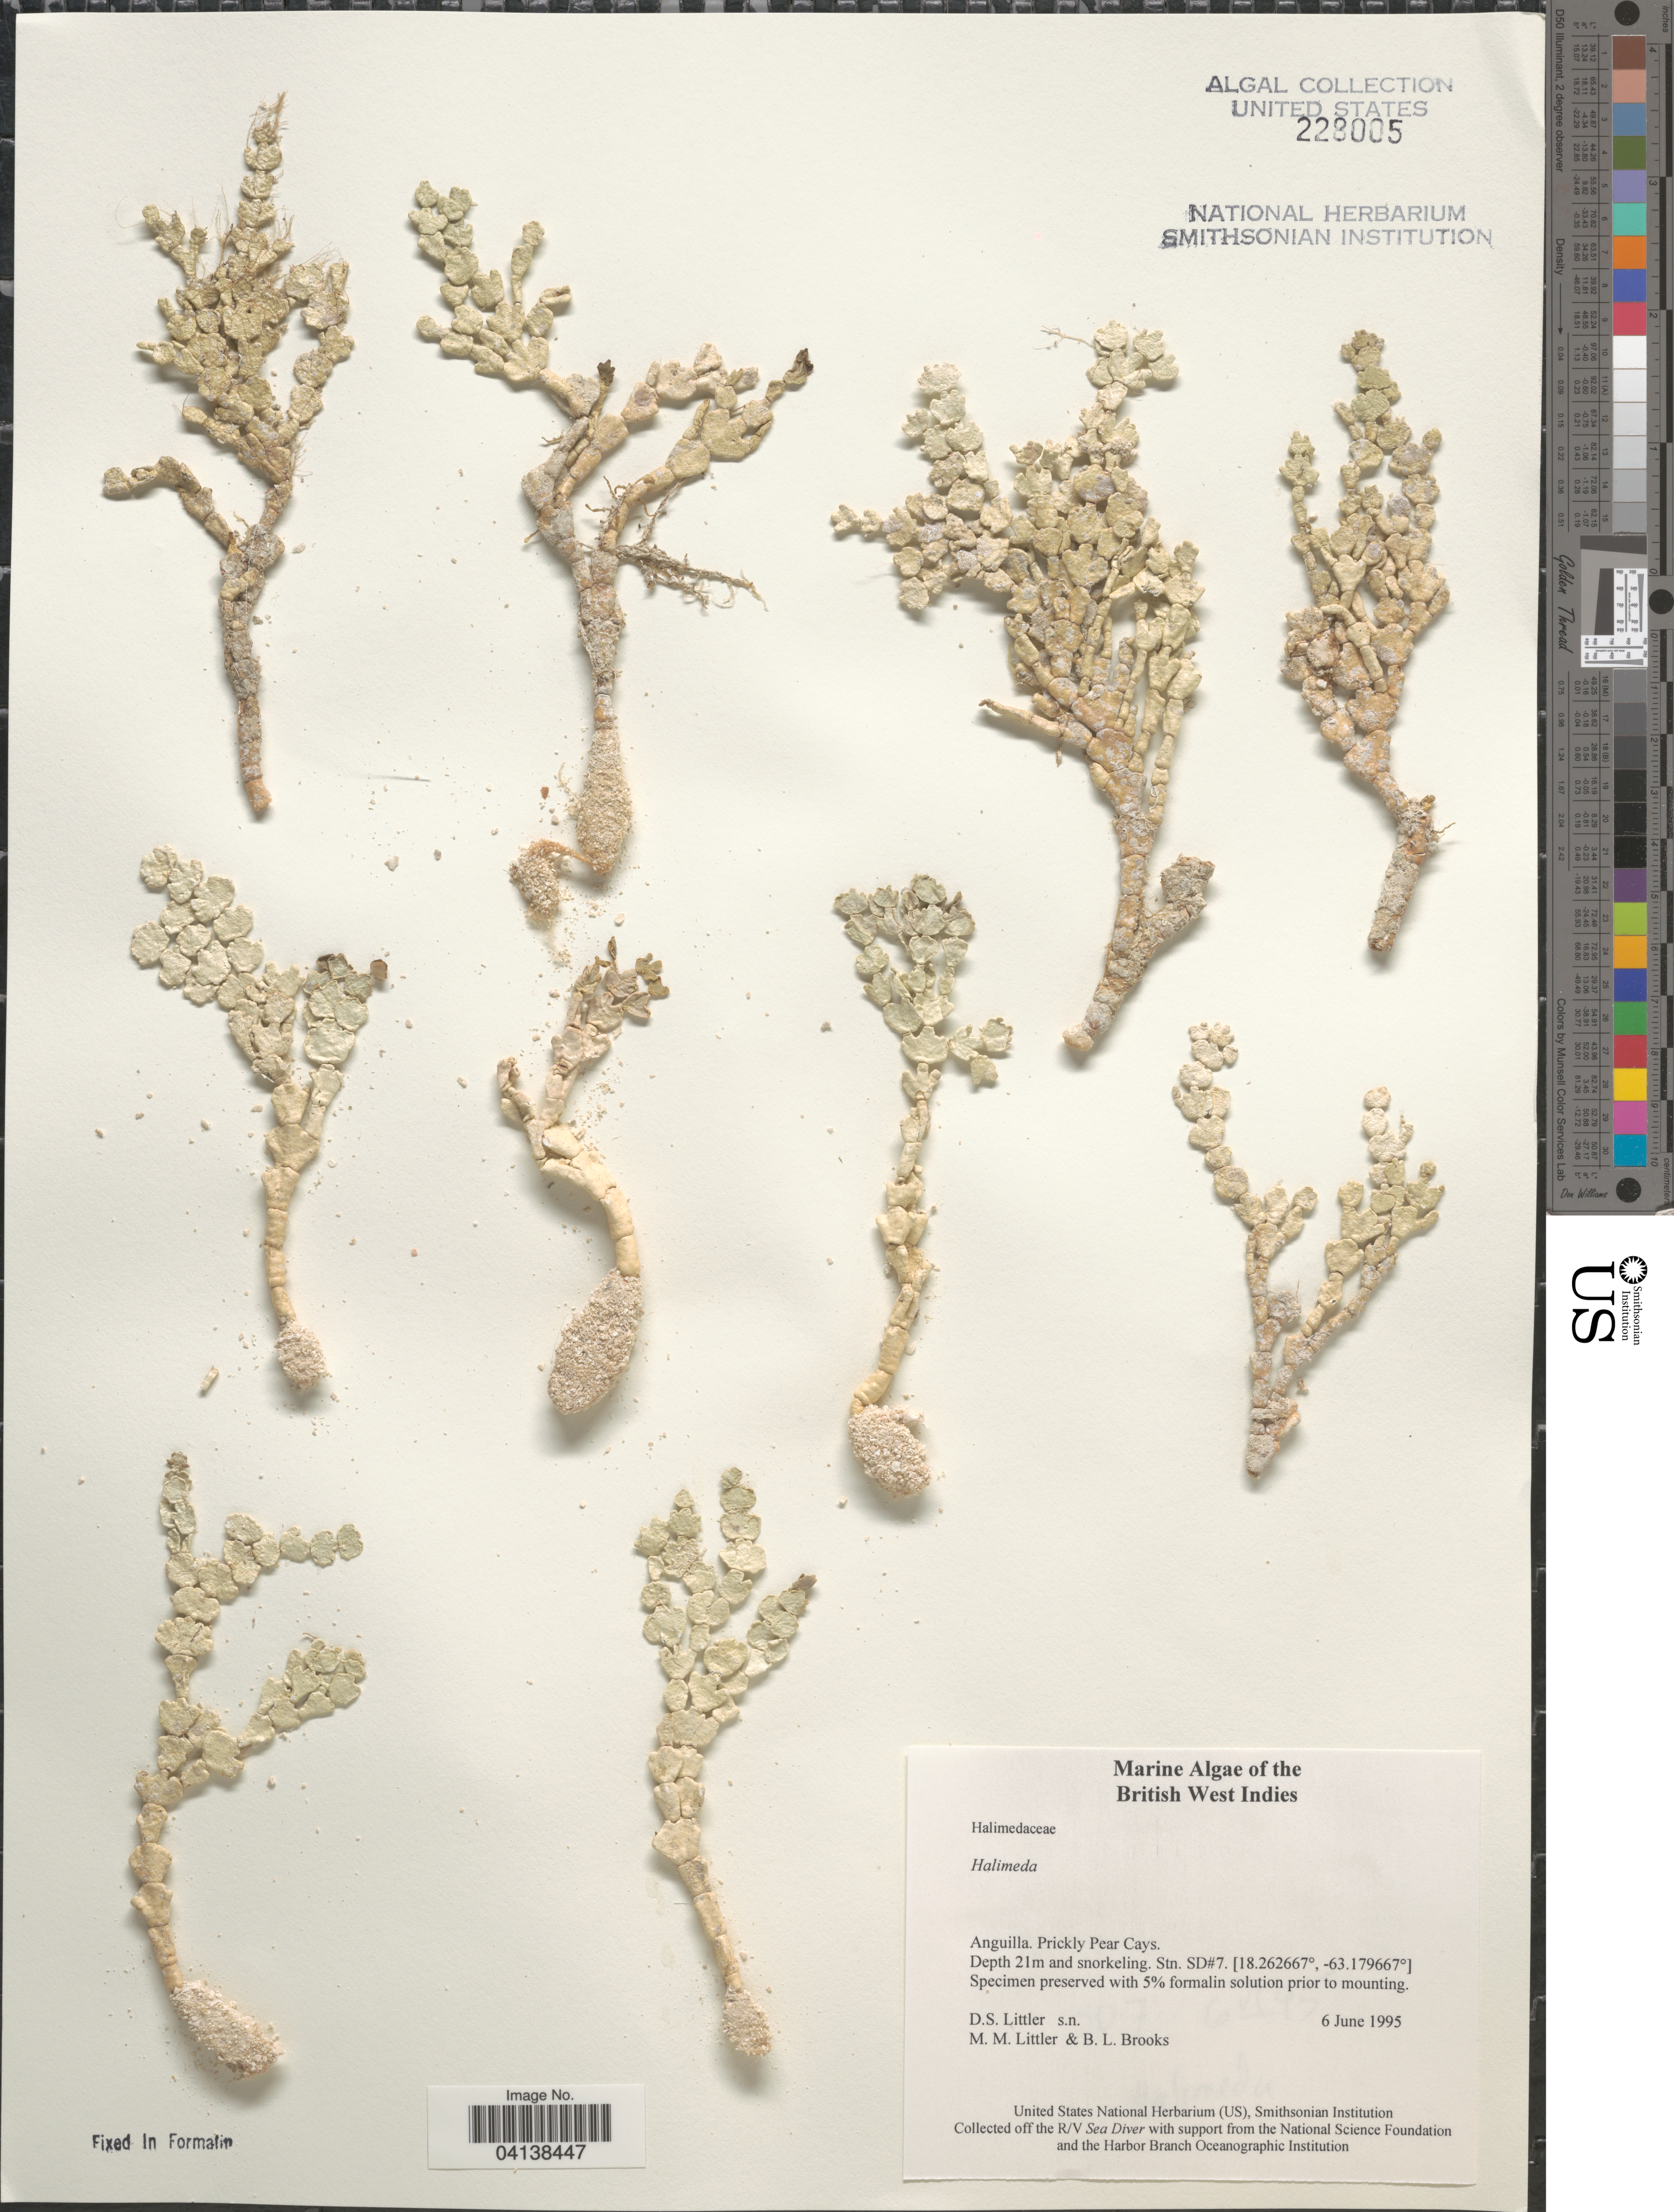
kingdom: Plantae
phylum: Chlorophyta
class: Ulvophyceae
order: Bryopsidales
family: Halimedaceae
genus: Halimeda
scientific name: Halimeda sp.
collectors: D. S. Littler & B. Brooks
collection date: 1995-06-06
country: Anguilla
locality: British West Indies. Prickly Pear Cays. Stn. SD#7.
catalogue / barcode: US 228005